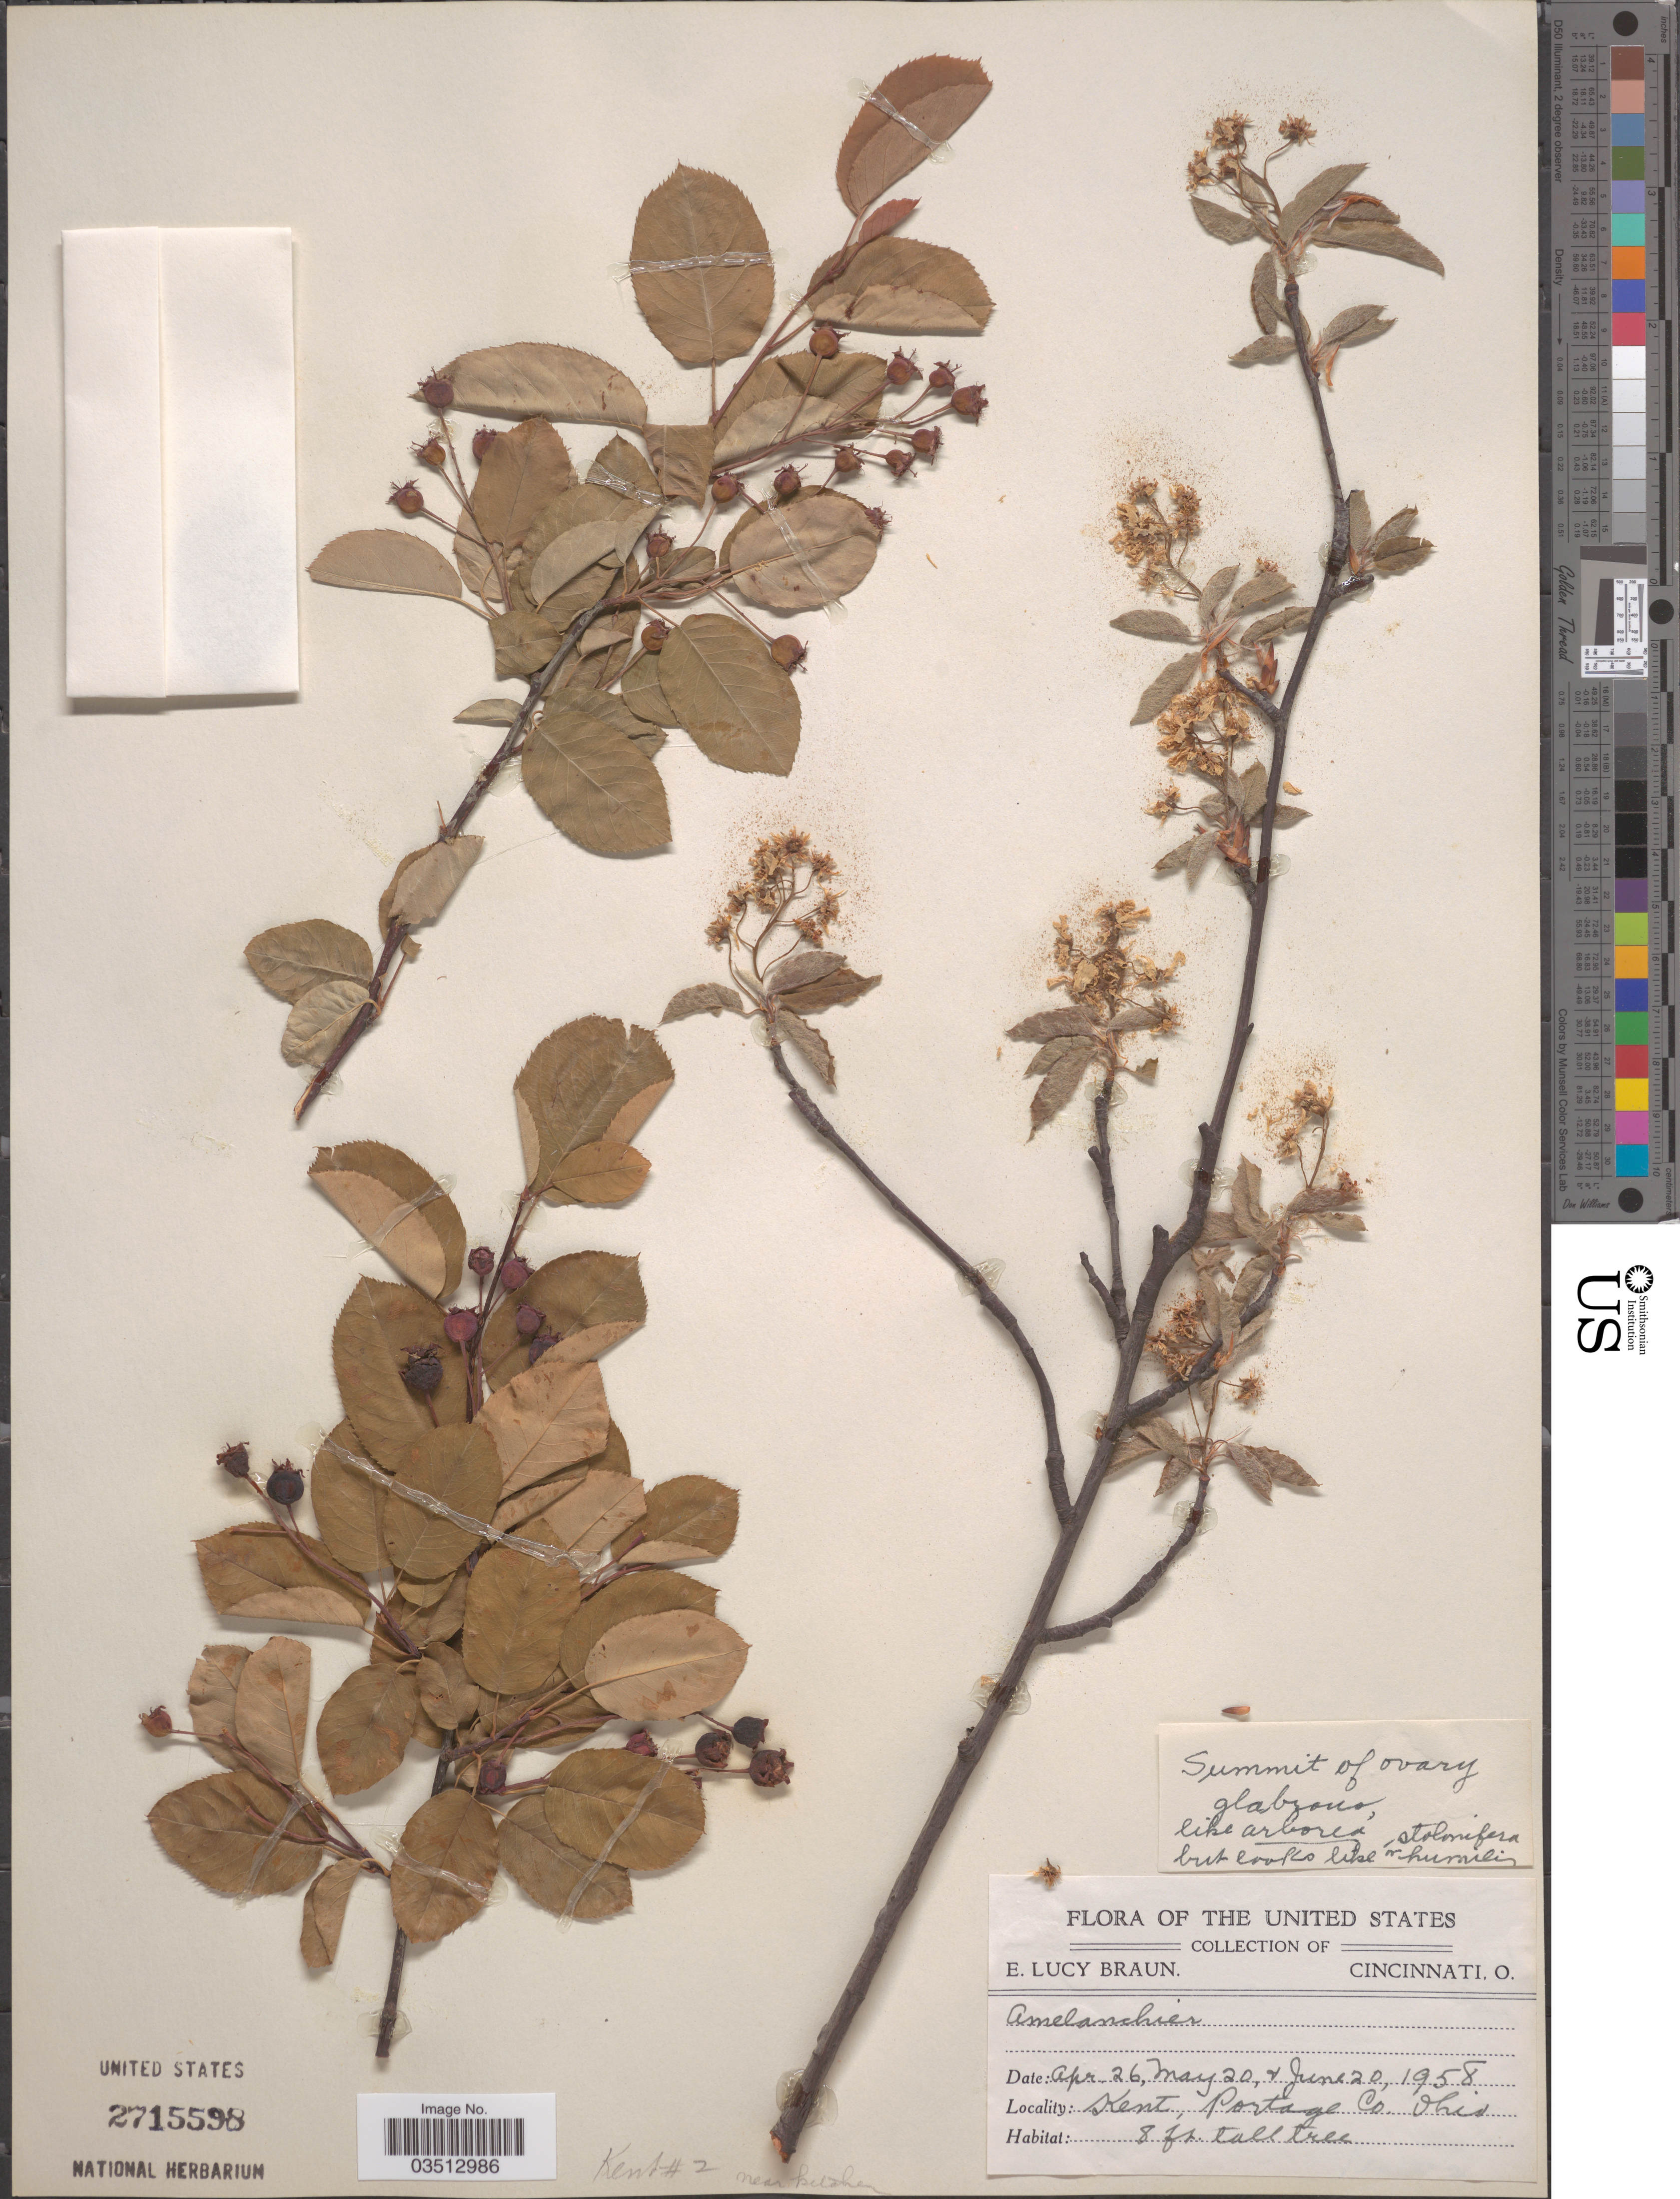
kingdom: Plantae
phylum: Tracheophyta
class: Magnoliopsida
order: Rosales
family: Rosaceae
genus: Amelanchier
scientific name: Amelanchier sp.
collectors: E. L. Braun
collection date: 1958-04-26/1958-06-20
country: United States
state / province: Ohio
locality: Kent, Portage Co.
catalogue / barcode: US 2715598